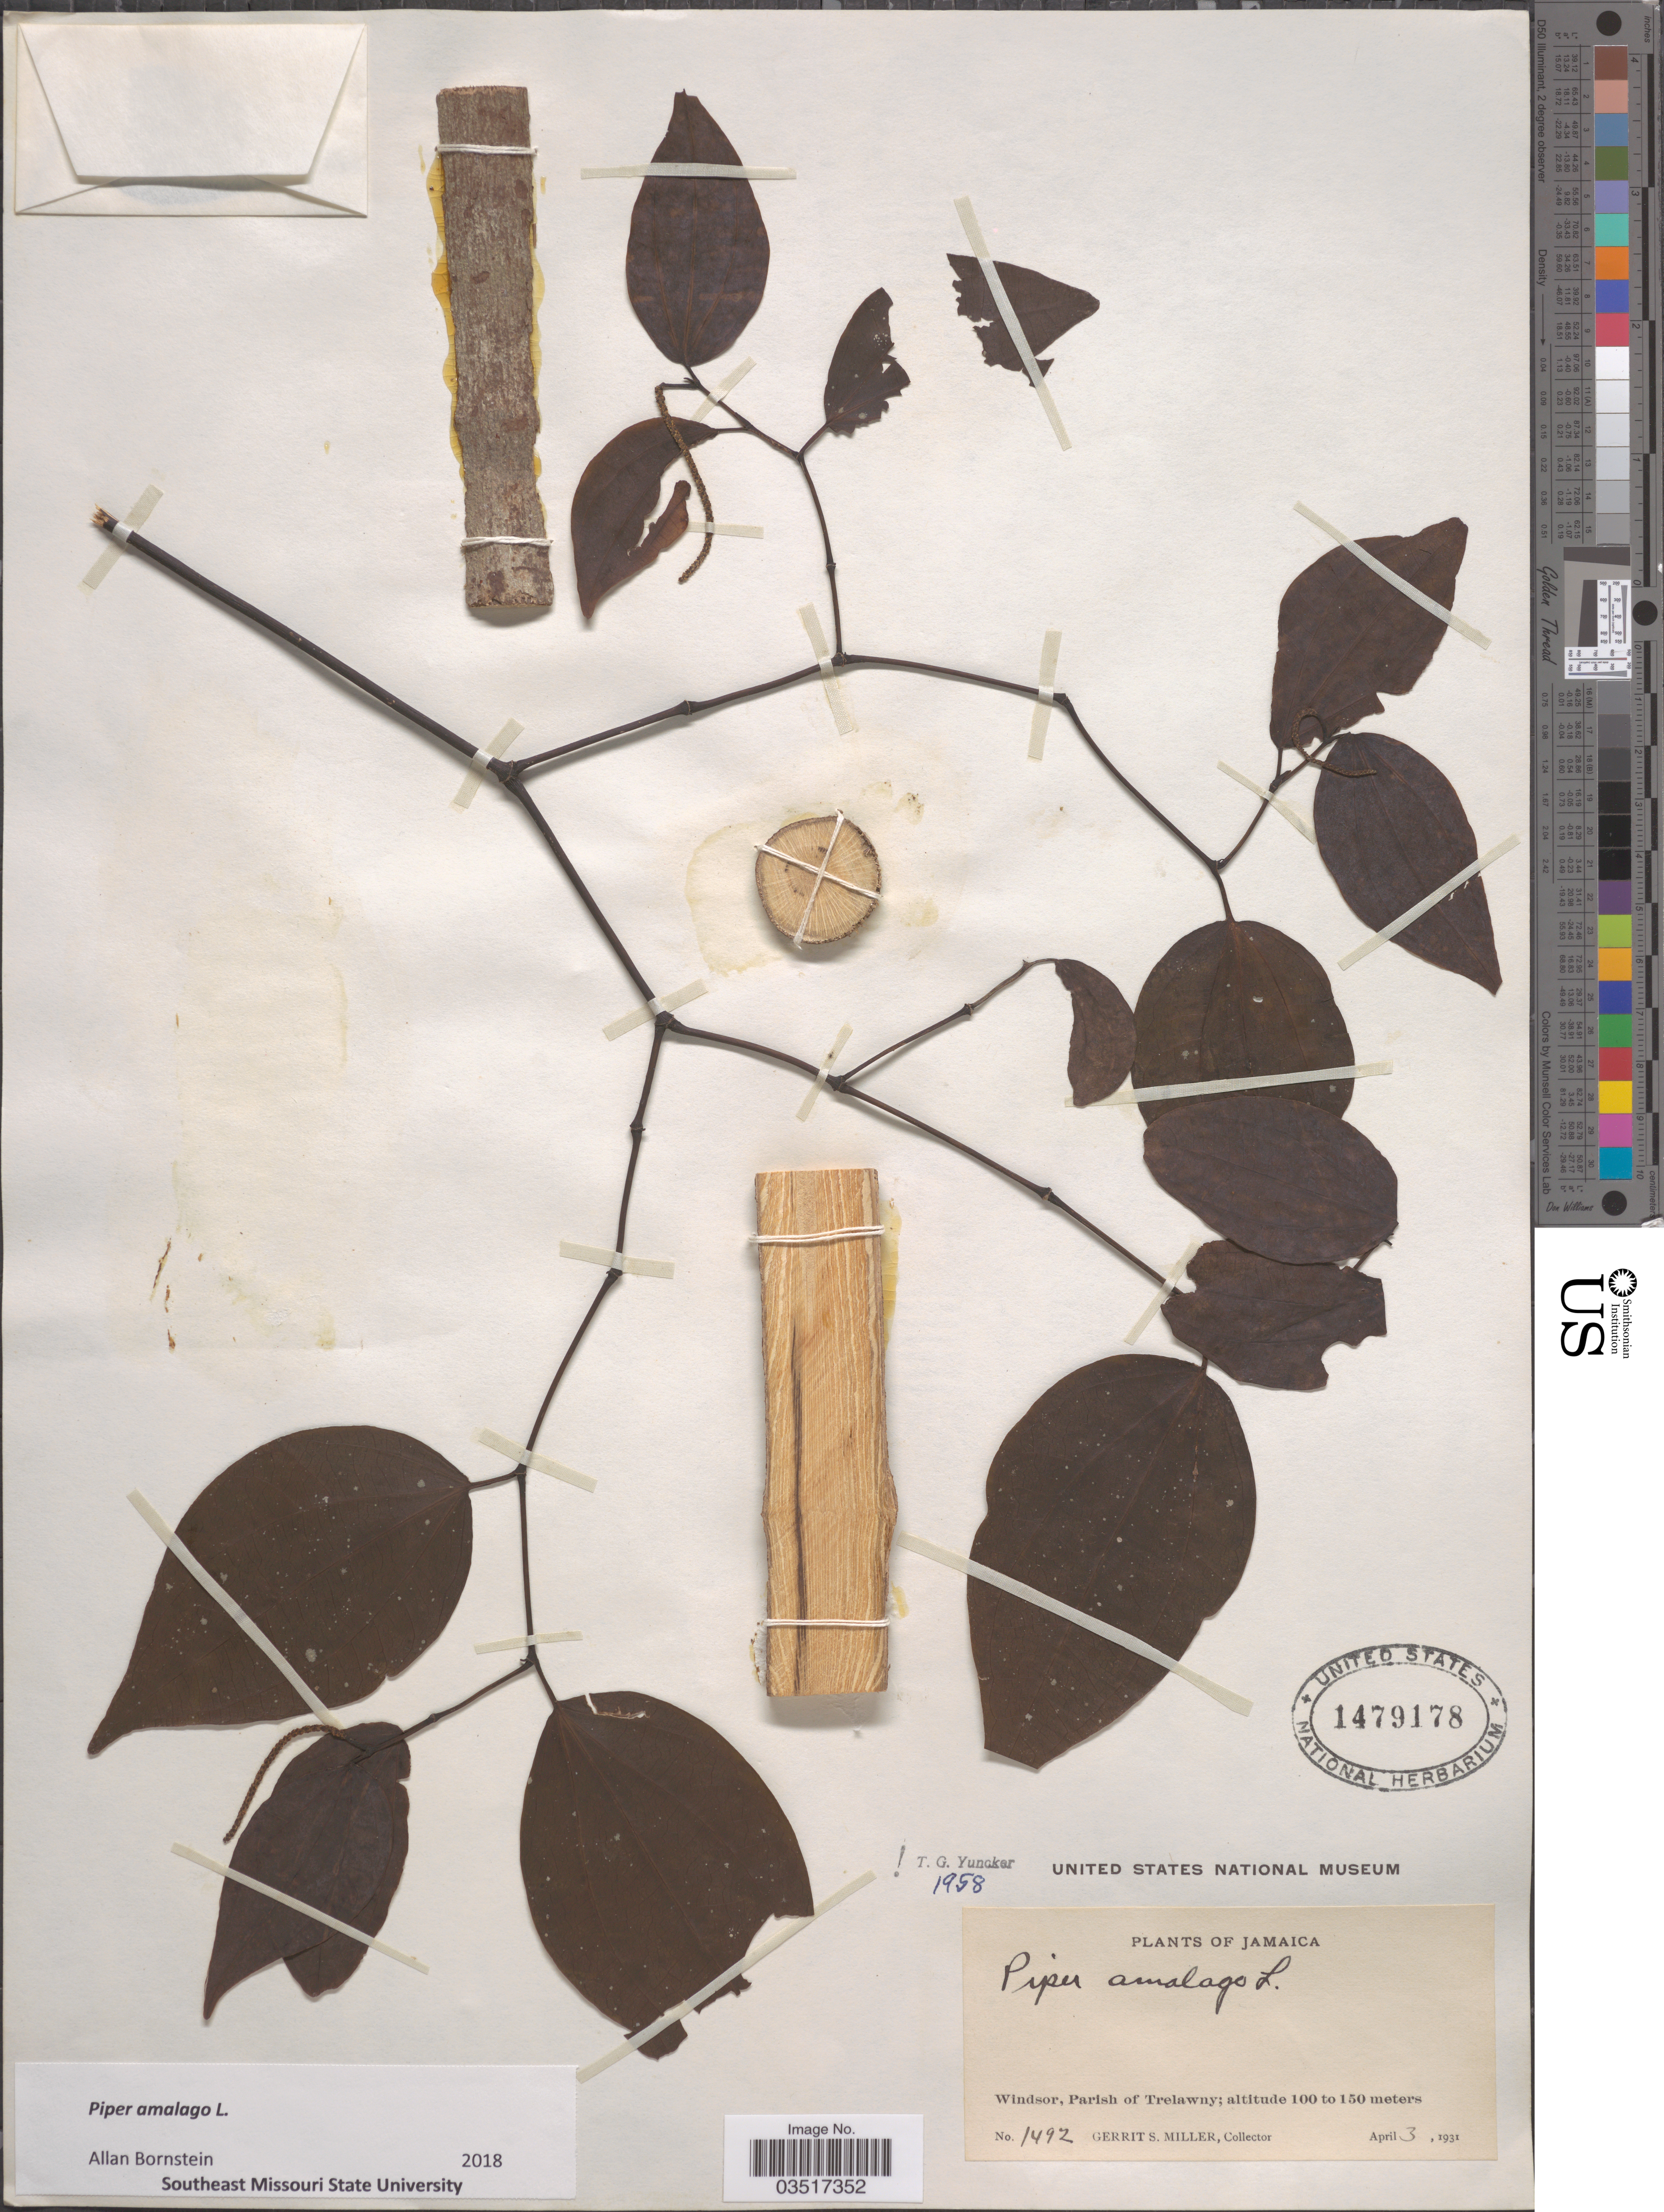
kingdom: Plantae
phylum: Tracheophyta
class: Magnoliopsida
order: Piperales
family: Piperaceae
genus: Piper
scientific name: Piper amalago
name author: L.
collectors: G. S. Miller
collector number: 1492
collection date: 1931-04-03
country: Jamaica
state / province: Trelawny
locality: Windsor, Parish of Trelawny.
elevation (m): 100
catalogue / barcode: US 1479178